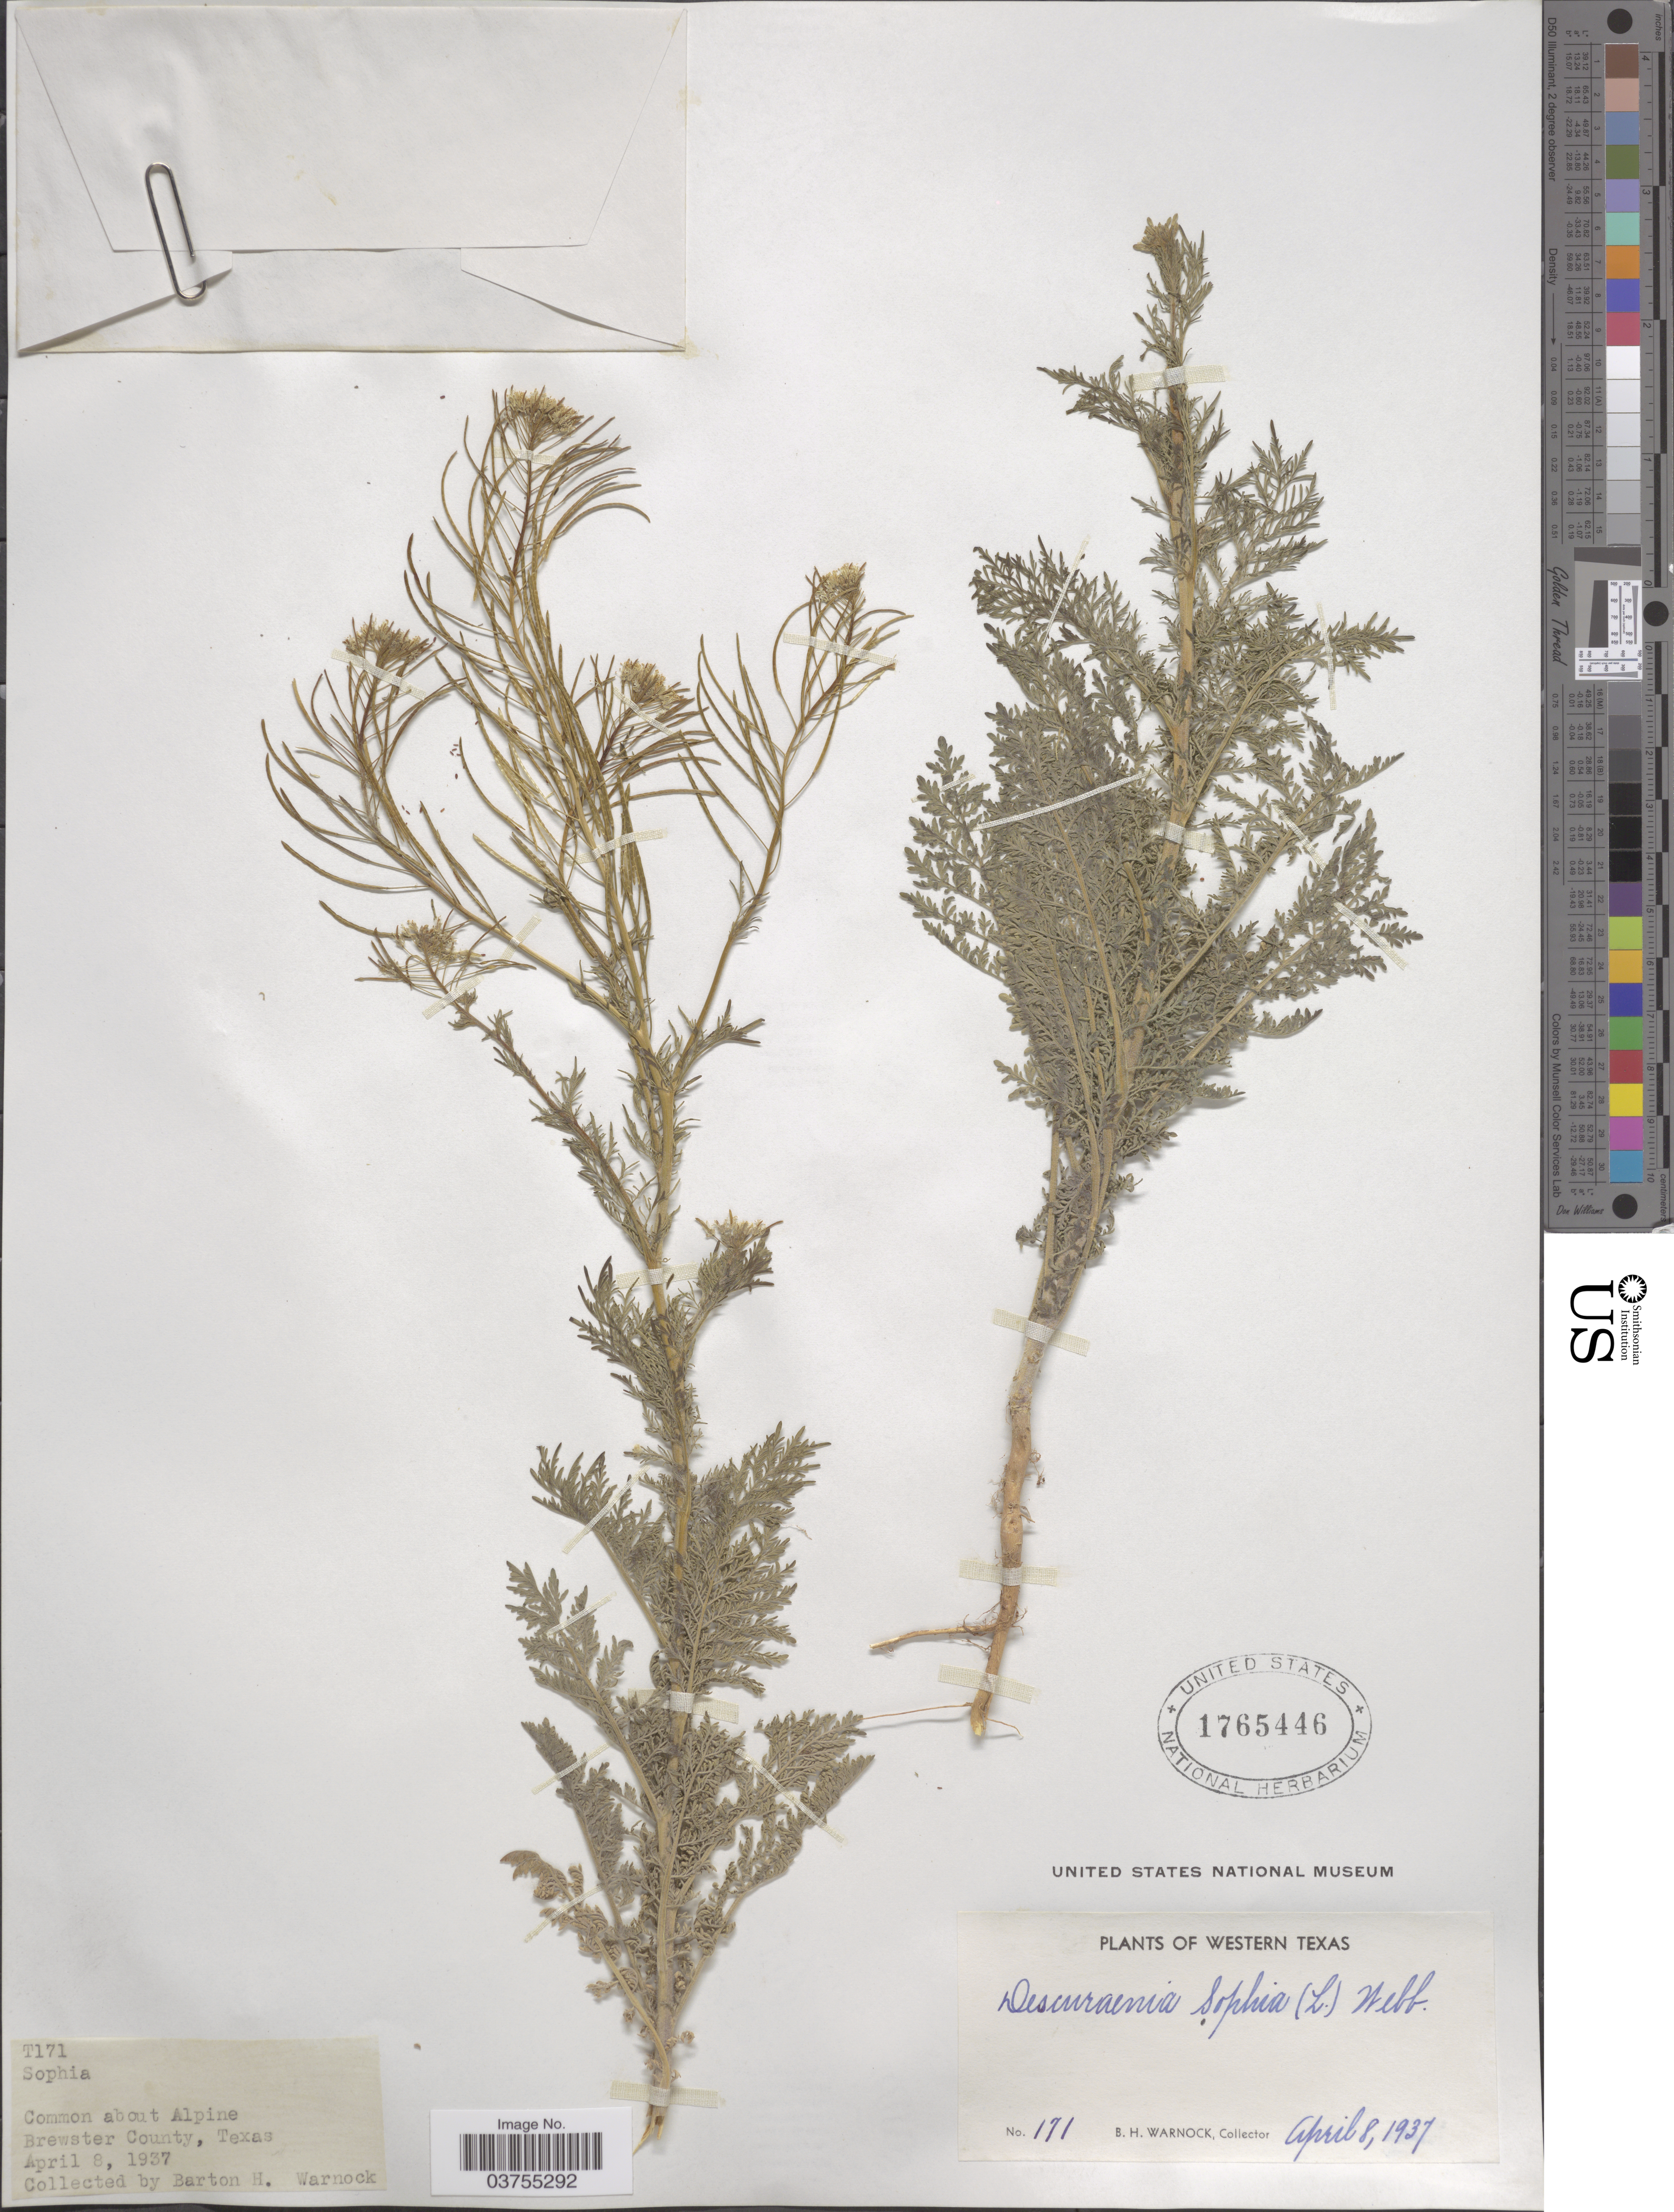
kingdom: Plantae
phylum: Tracheophyta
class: Magnoliopsida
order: Brassicales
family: Brassicaceae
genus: Descurainia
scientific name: Descurainia sophia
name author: (L.) Webb ex Prantl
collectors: B. H. Warnock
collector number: T171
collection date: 1937-04-08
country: United States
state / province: Texas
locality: Western Texas. Common about Alpine Brewster County.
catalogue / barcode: US 1765446